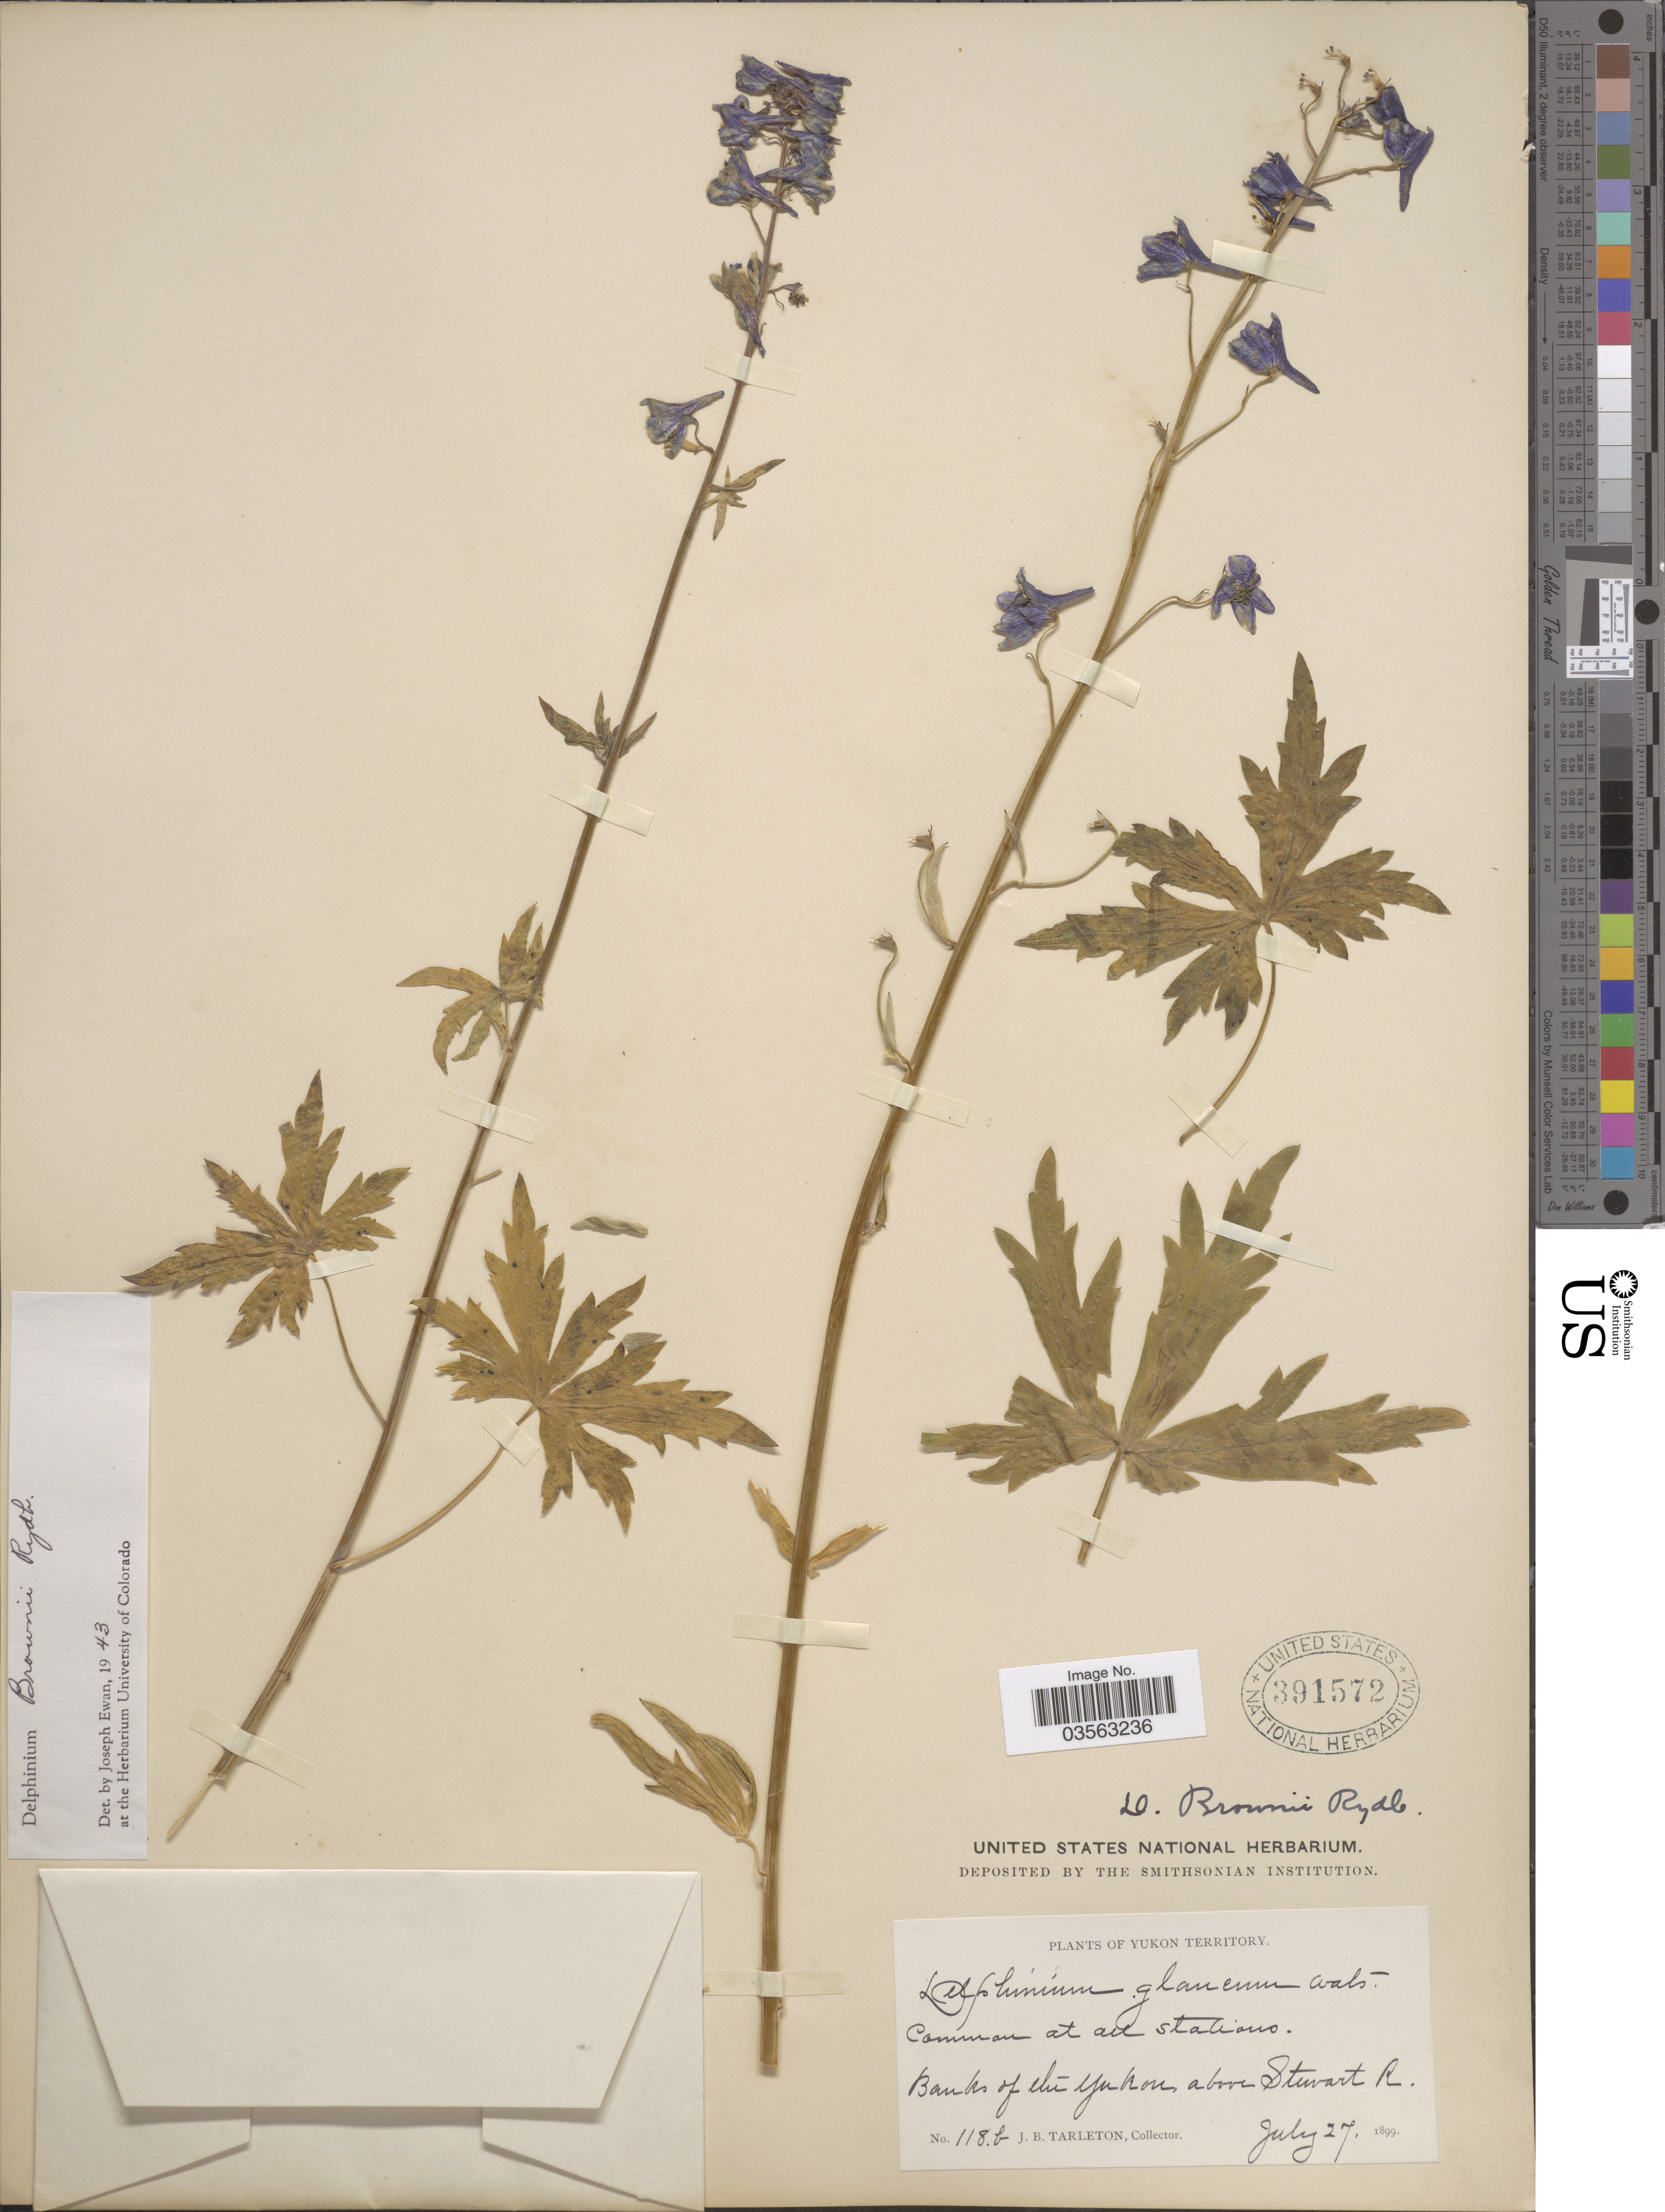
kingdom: Plantae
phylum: Tracheophyta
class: Magnoliopsida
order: Ranunculales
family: Ranunculaceae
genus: Delphinium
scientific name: Delphinium glaucum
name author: S. Watson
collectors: J. Tarleton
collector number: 118b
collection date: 1899-07-27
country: Canada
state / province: Yukon Territory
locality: All stations. Banks of the Yukon, above Stewart R.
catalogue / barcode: US 391572